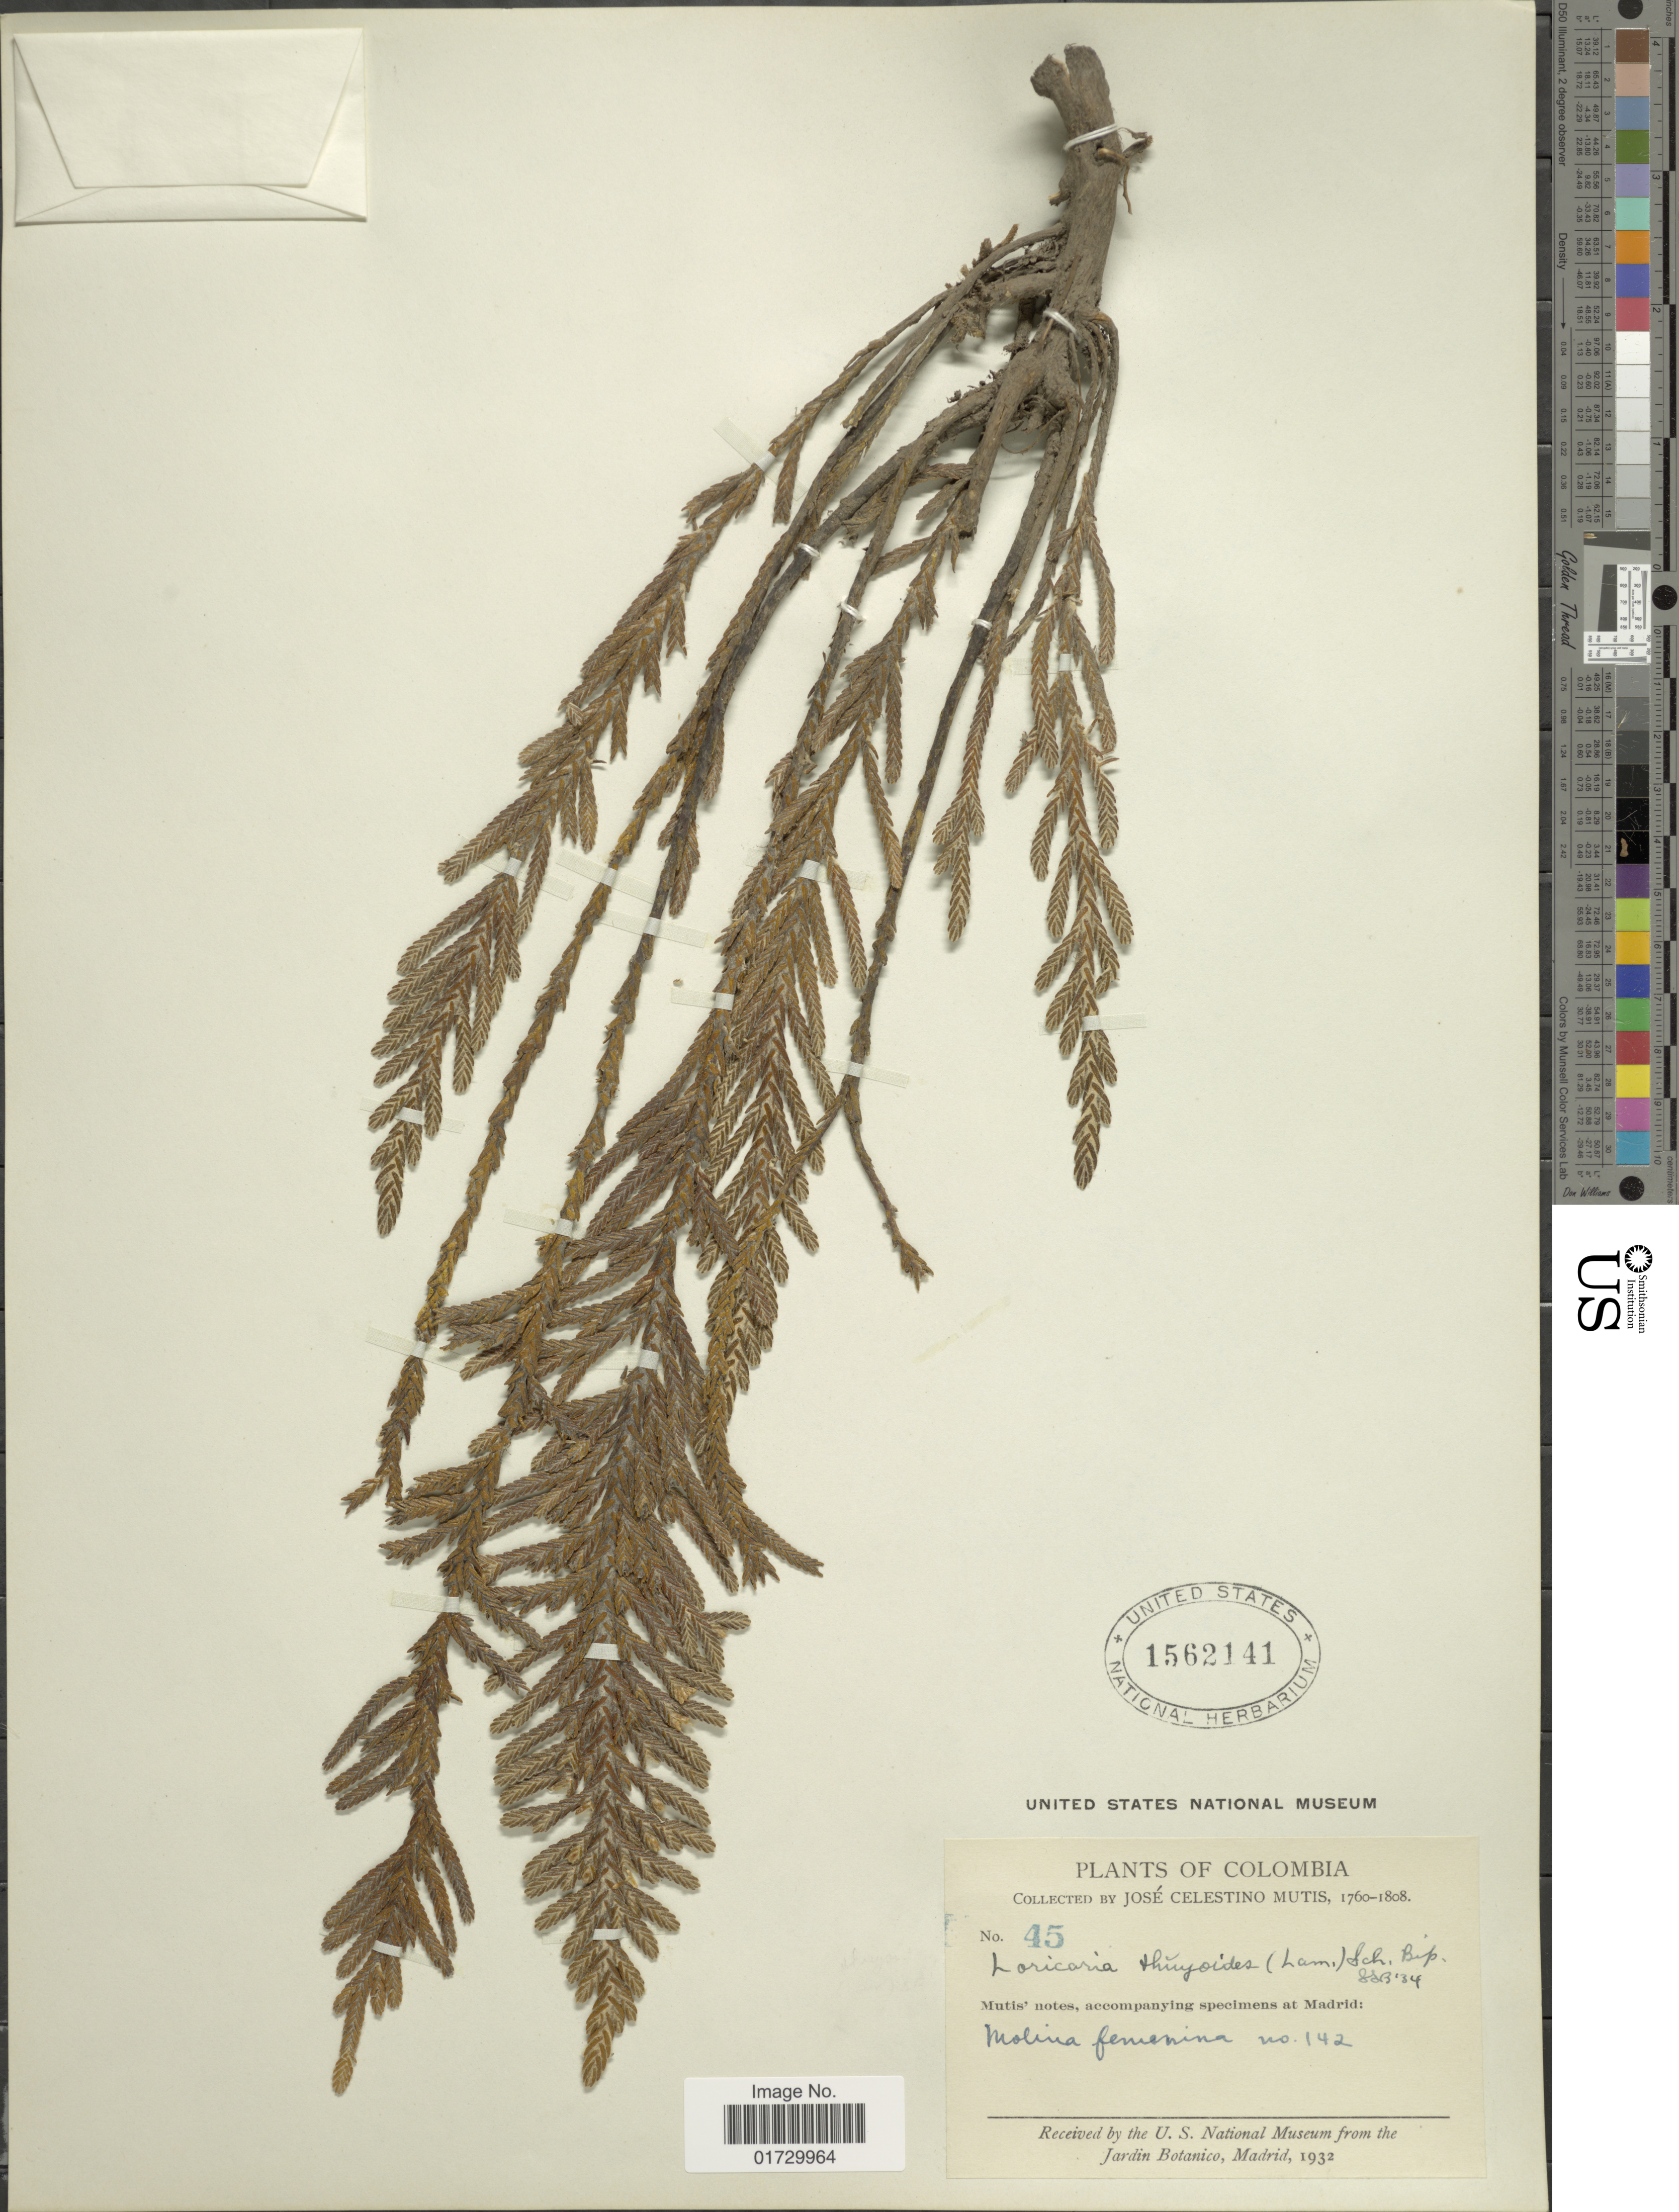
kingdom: Plantae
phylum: Tracheophyta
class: Magnoliopsida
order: Asterales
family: Asteraceae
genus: Loricaria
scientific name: Loricaria thuyoides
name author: (Lam.) Sch. Bip.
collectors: J. C. B. Mutis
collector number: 45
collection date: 1760/1808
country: Colombia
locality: Molina femenina no. 142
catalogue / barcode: US 1562141